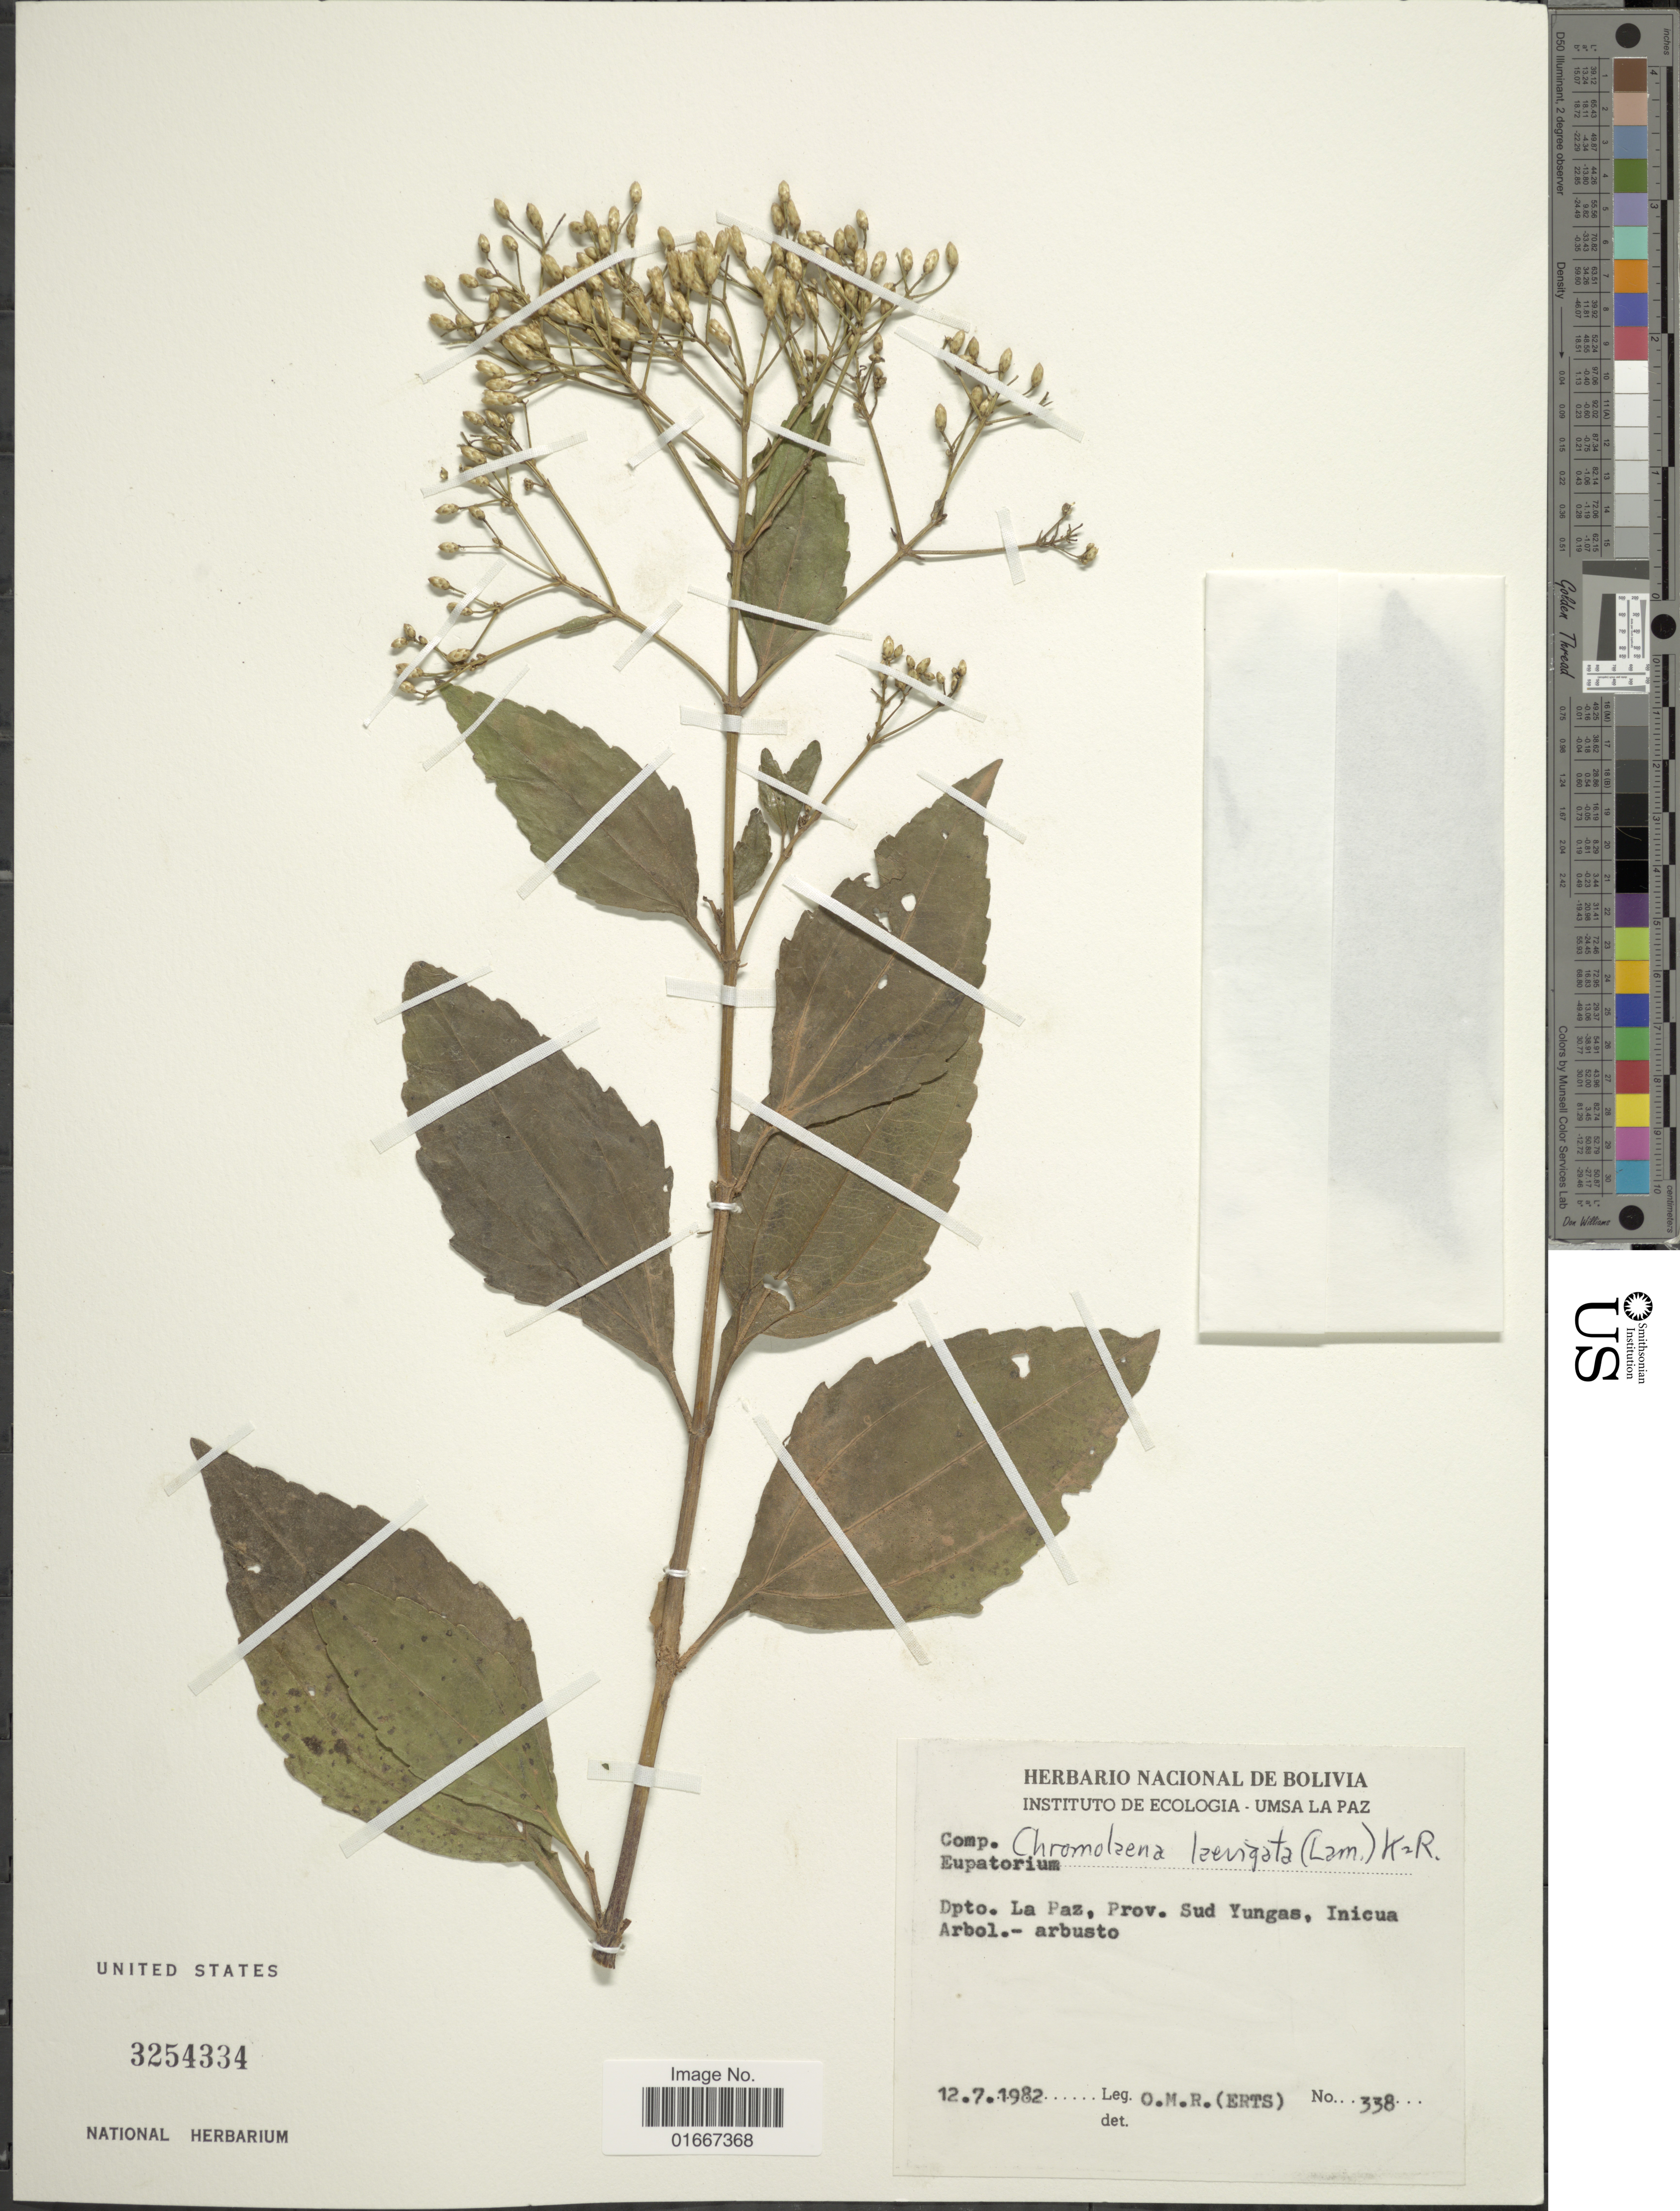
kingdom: Plantae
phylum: Tracheophyta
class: Magnoliopsida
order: Asterales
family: Asteraceae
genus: Chromolaena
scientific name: Chromolaena laevigata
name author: (Lam.) R.M. King & H. Rob.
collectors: O. Erts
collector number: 338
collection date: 1982-07-12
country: Bolivia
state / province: La Paz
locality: Prov. Sud Yungas, Inicua Arbol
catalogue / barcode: US 3254334